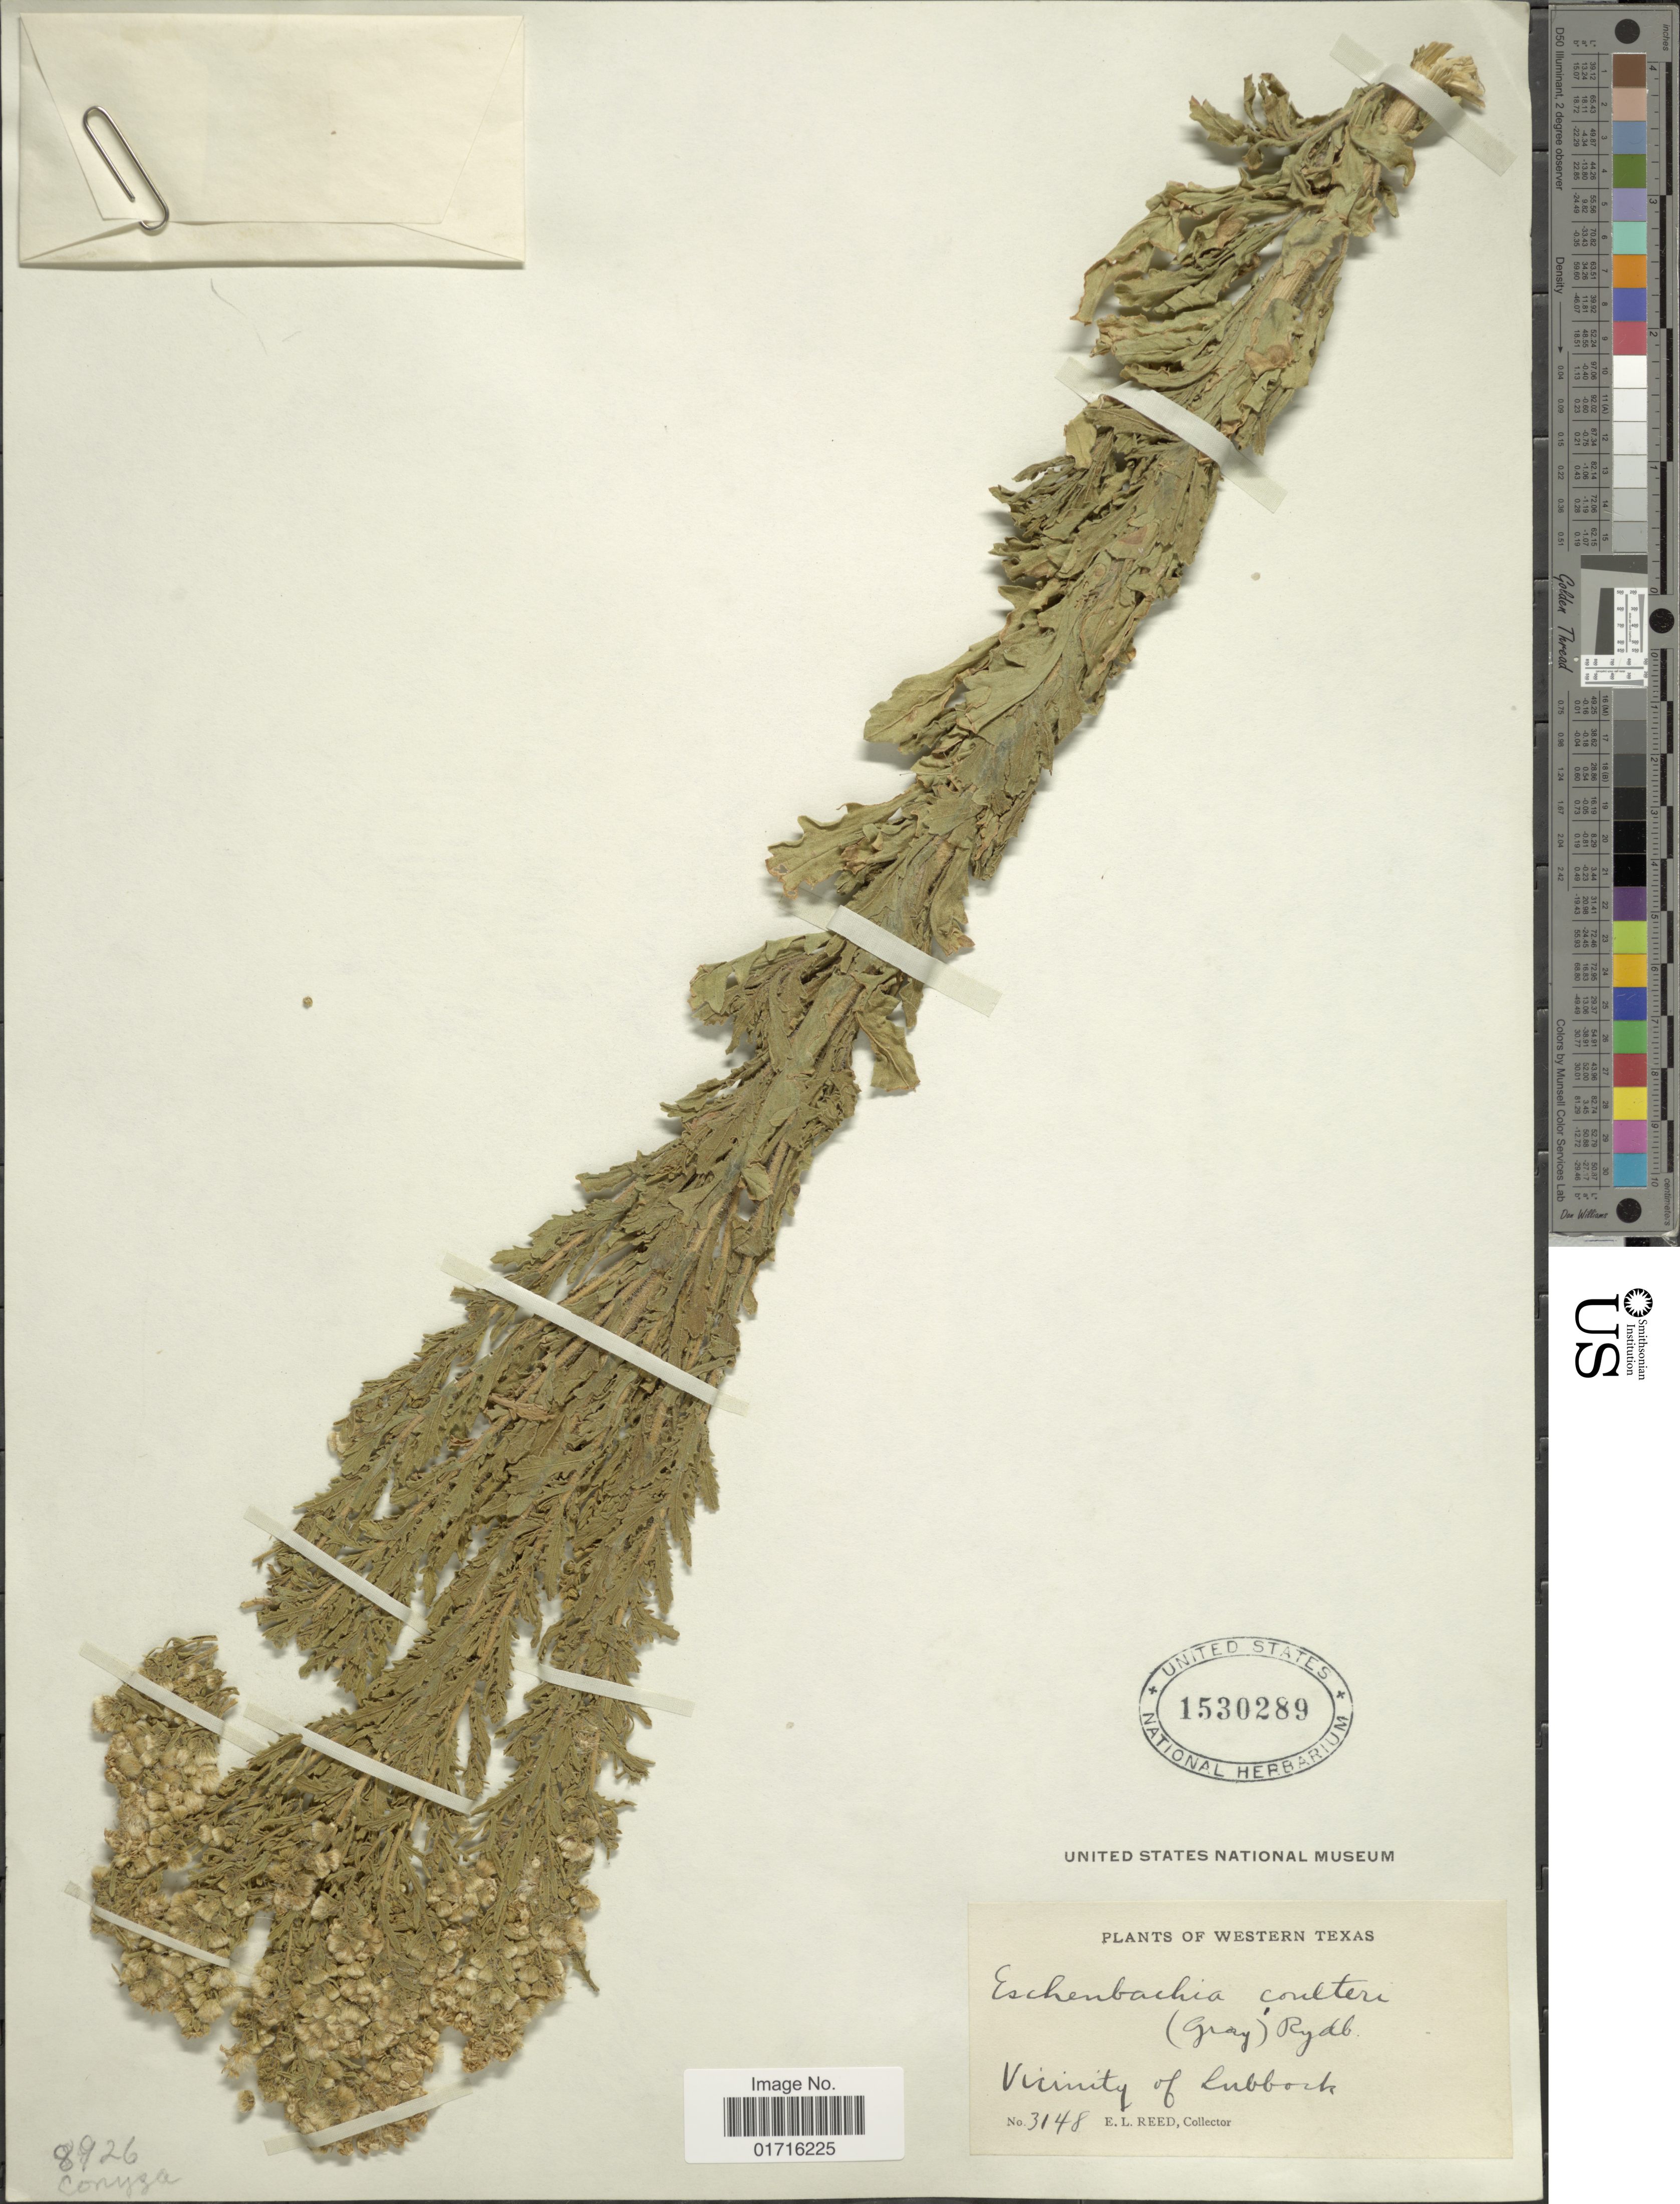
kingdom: Plantae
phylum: Tracheophyta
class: Magnoliopsida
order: Asterales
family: Asteraceae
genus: Conyza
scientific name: Conyza coulteri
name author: A. Gray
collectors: E. Reed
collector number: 3148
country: United States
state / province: Texas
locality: Western Texas, Vicinity of Lubbock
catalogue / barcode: US 1530289